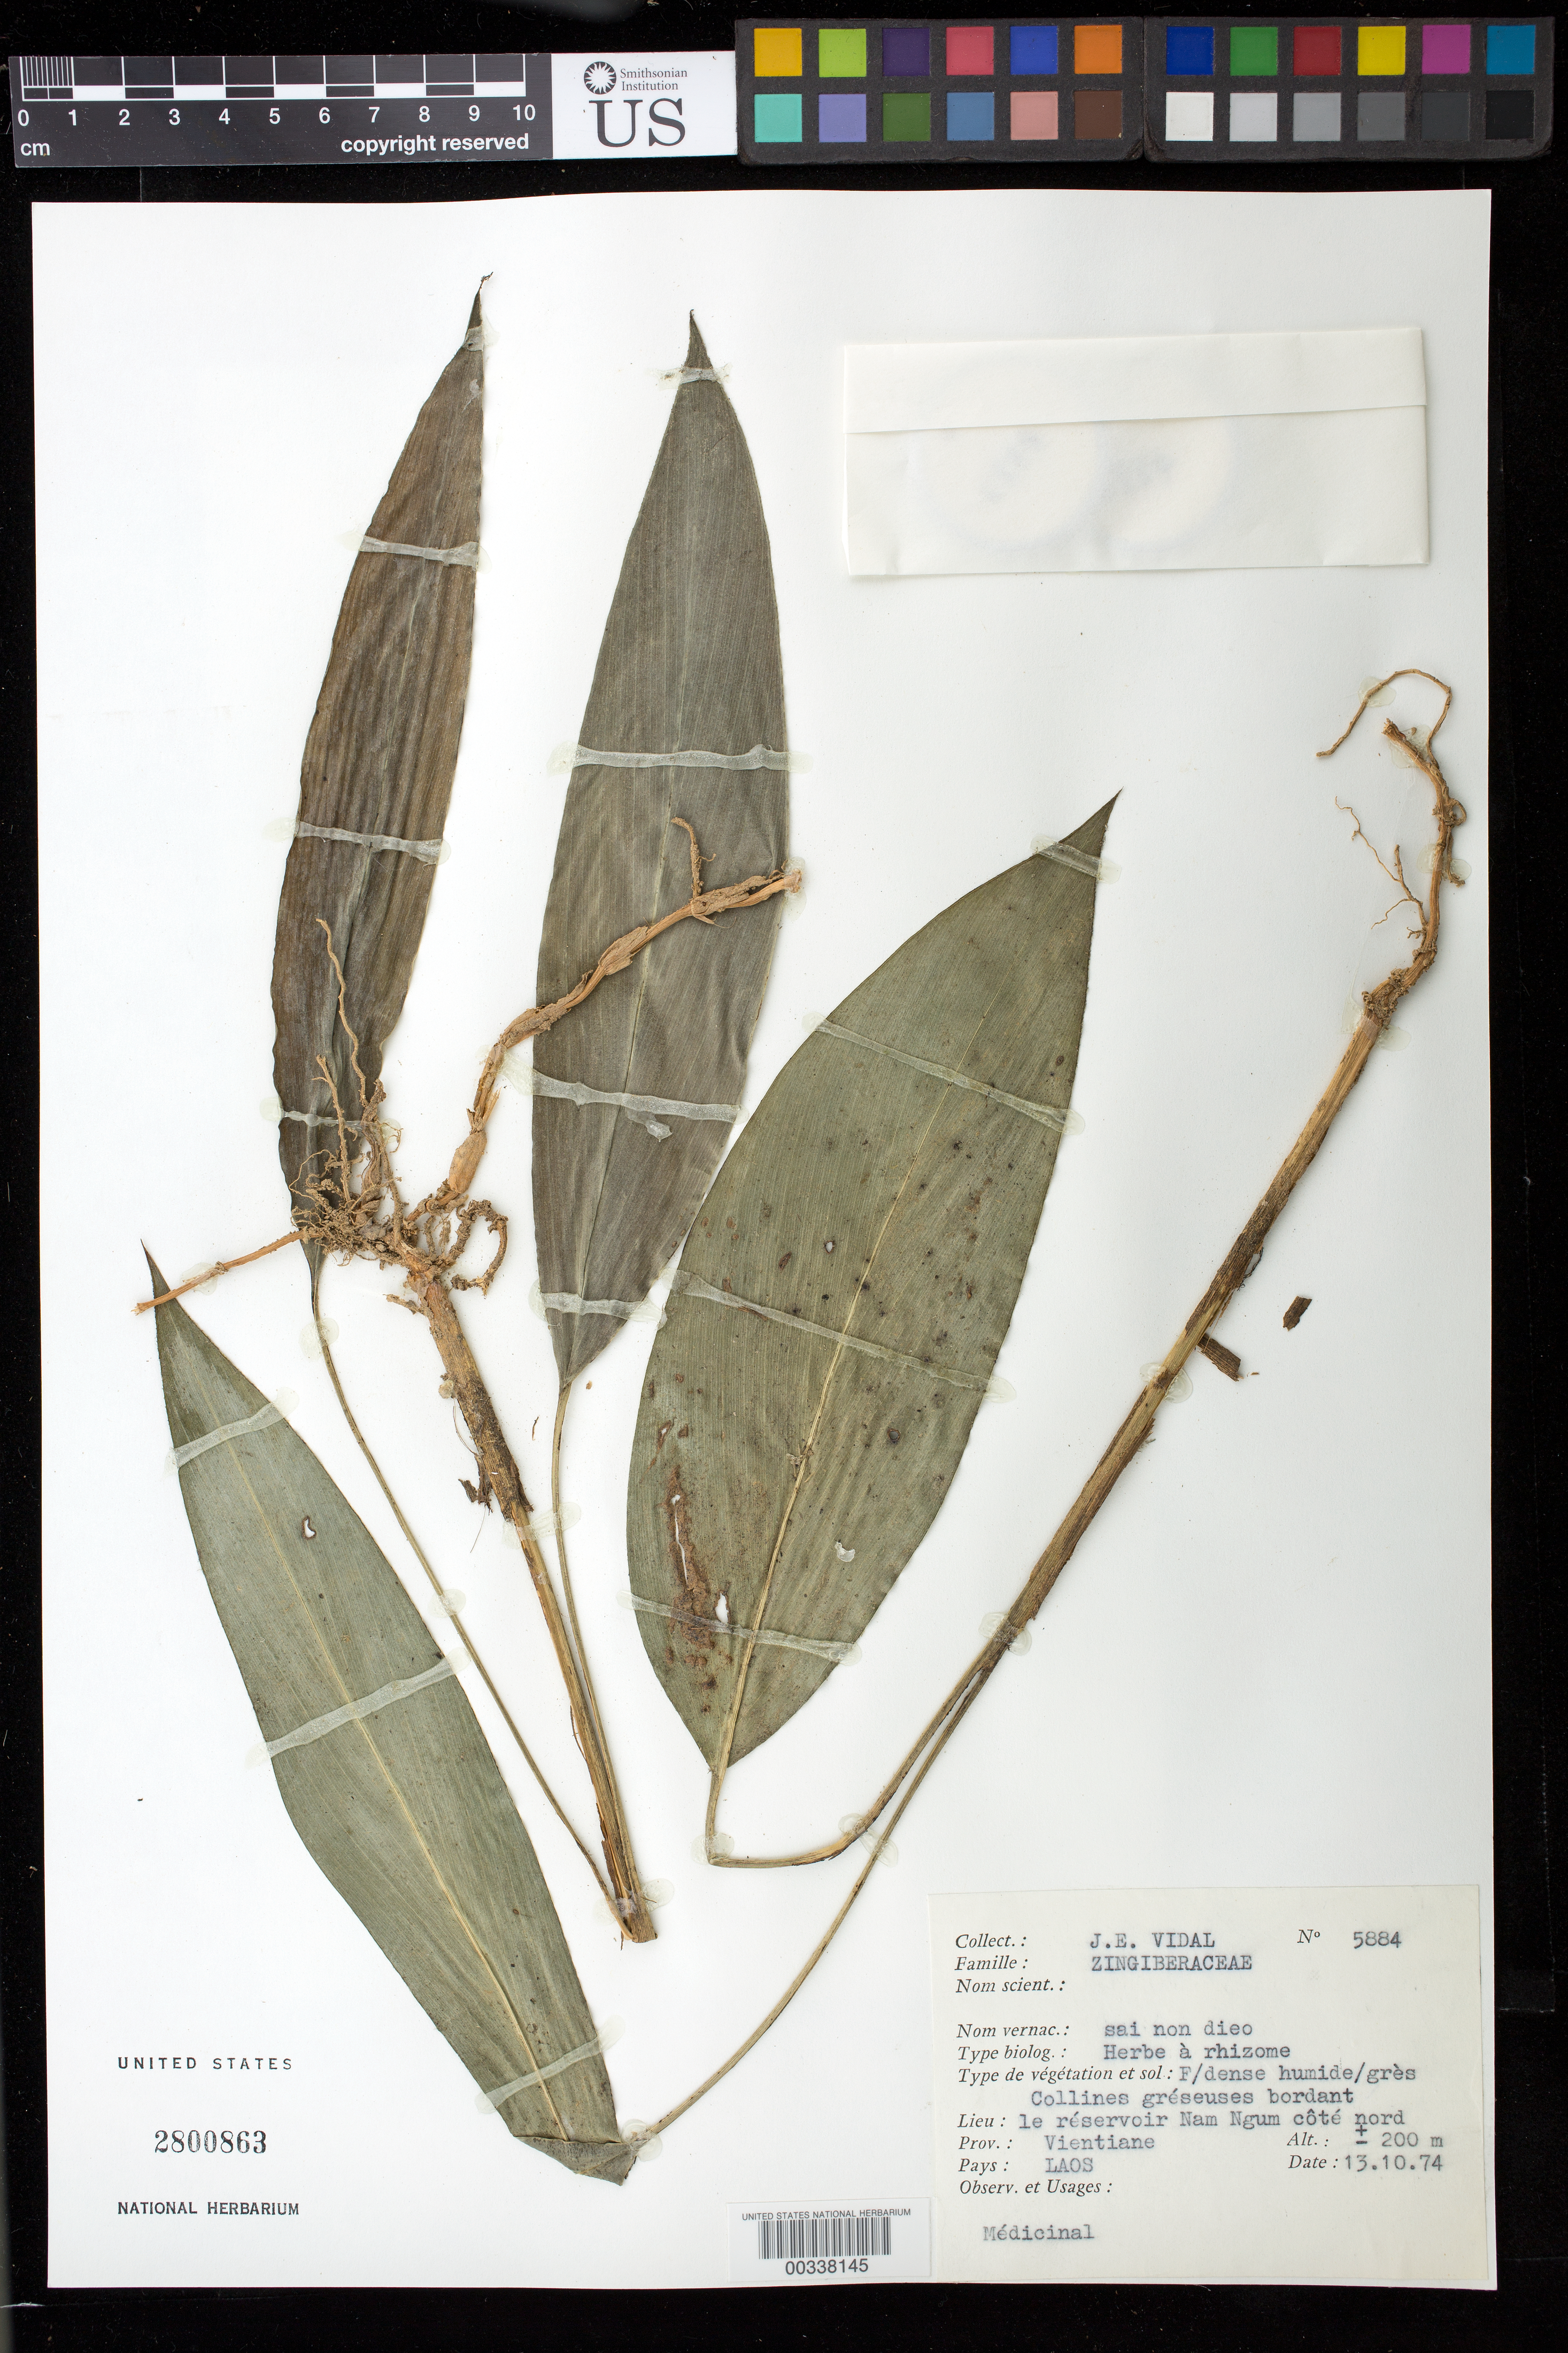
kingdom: Plantae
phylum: Tracheophyta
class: Liliopsida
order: Zingiberales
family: Zingiberaceae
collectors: J. E. Vidal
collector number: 5884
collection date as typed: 13 Oct 1974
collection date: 1974-10-13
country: Laos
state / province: Viangchan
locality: Le reservoir Nam Ngum cote nord, prov vientiane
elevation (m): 200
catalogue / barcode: US 2800863